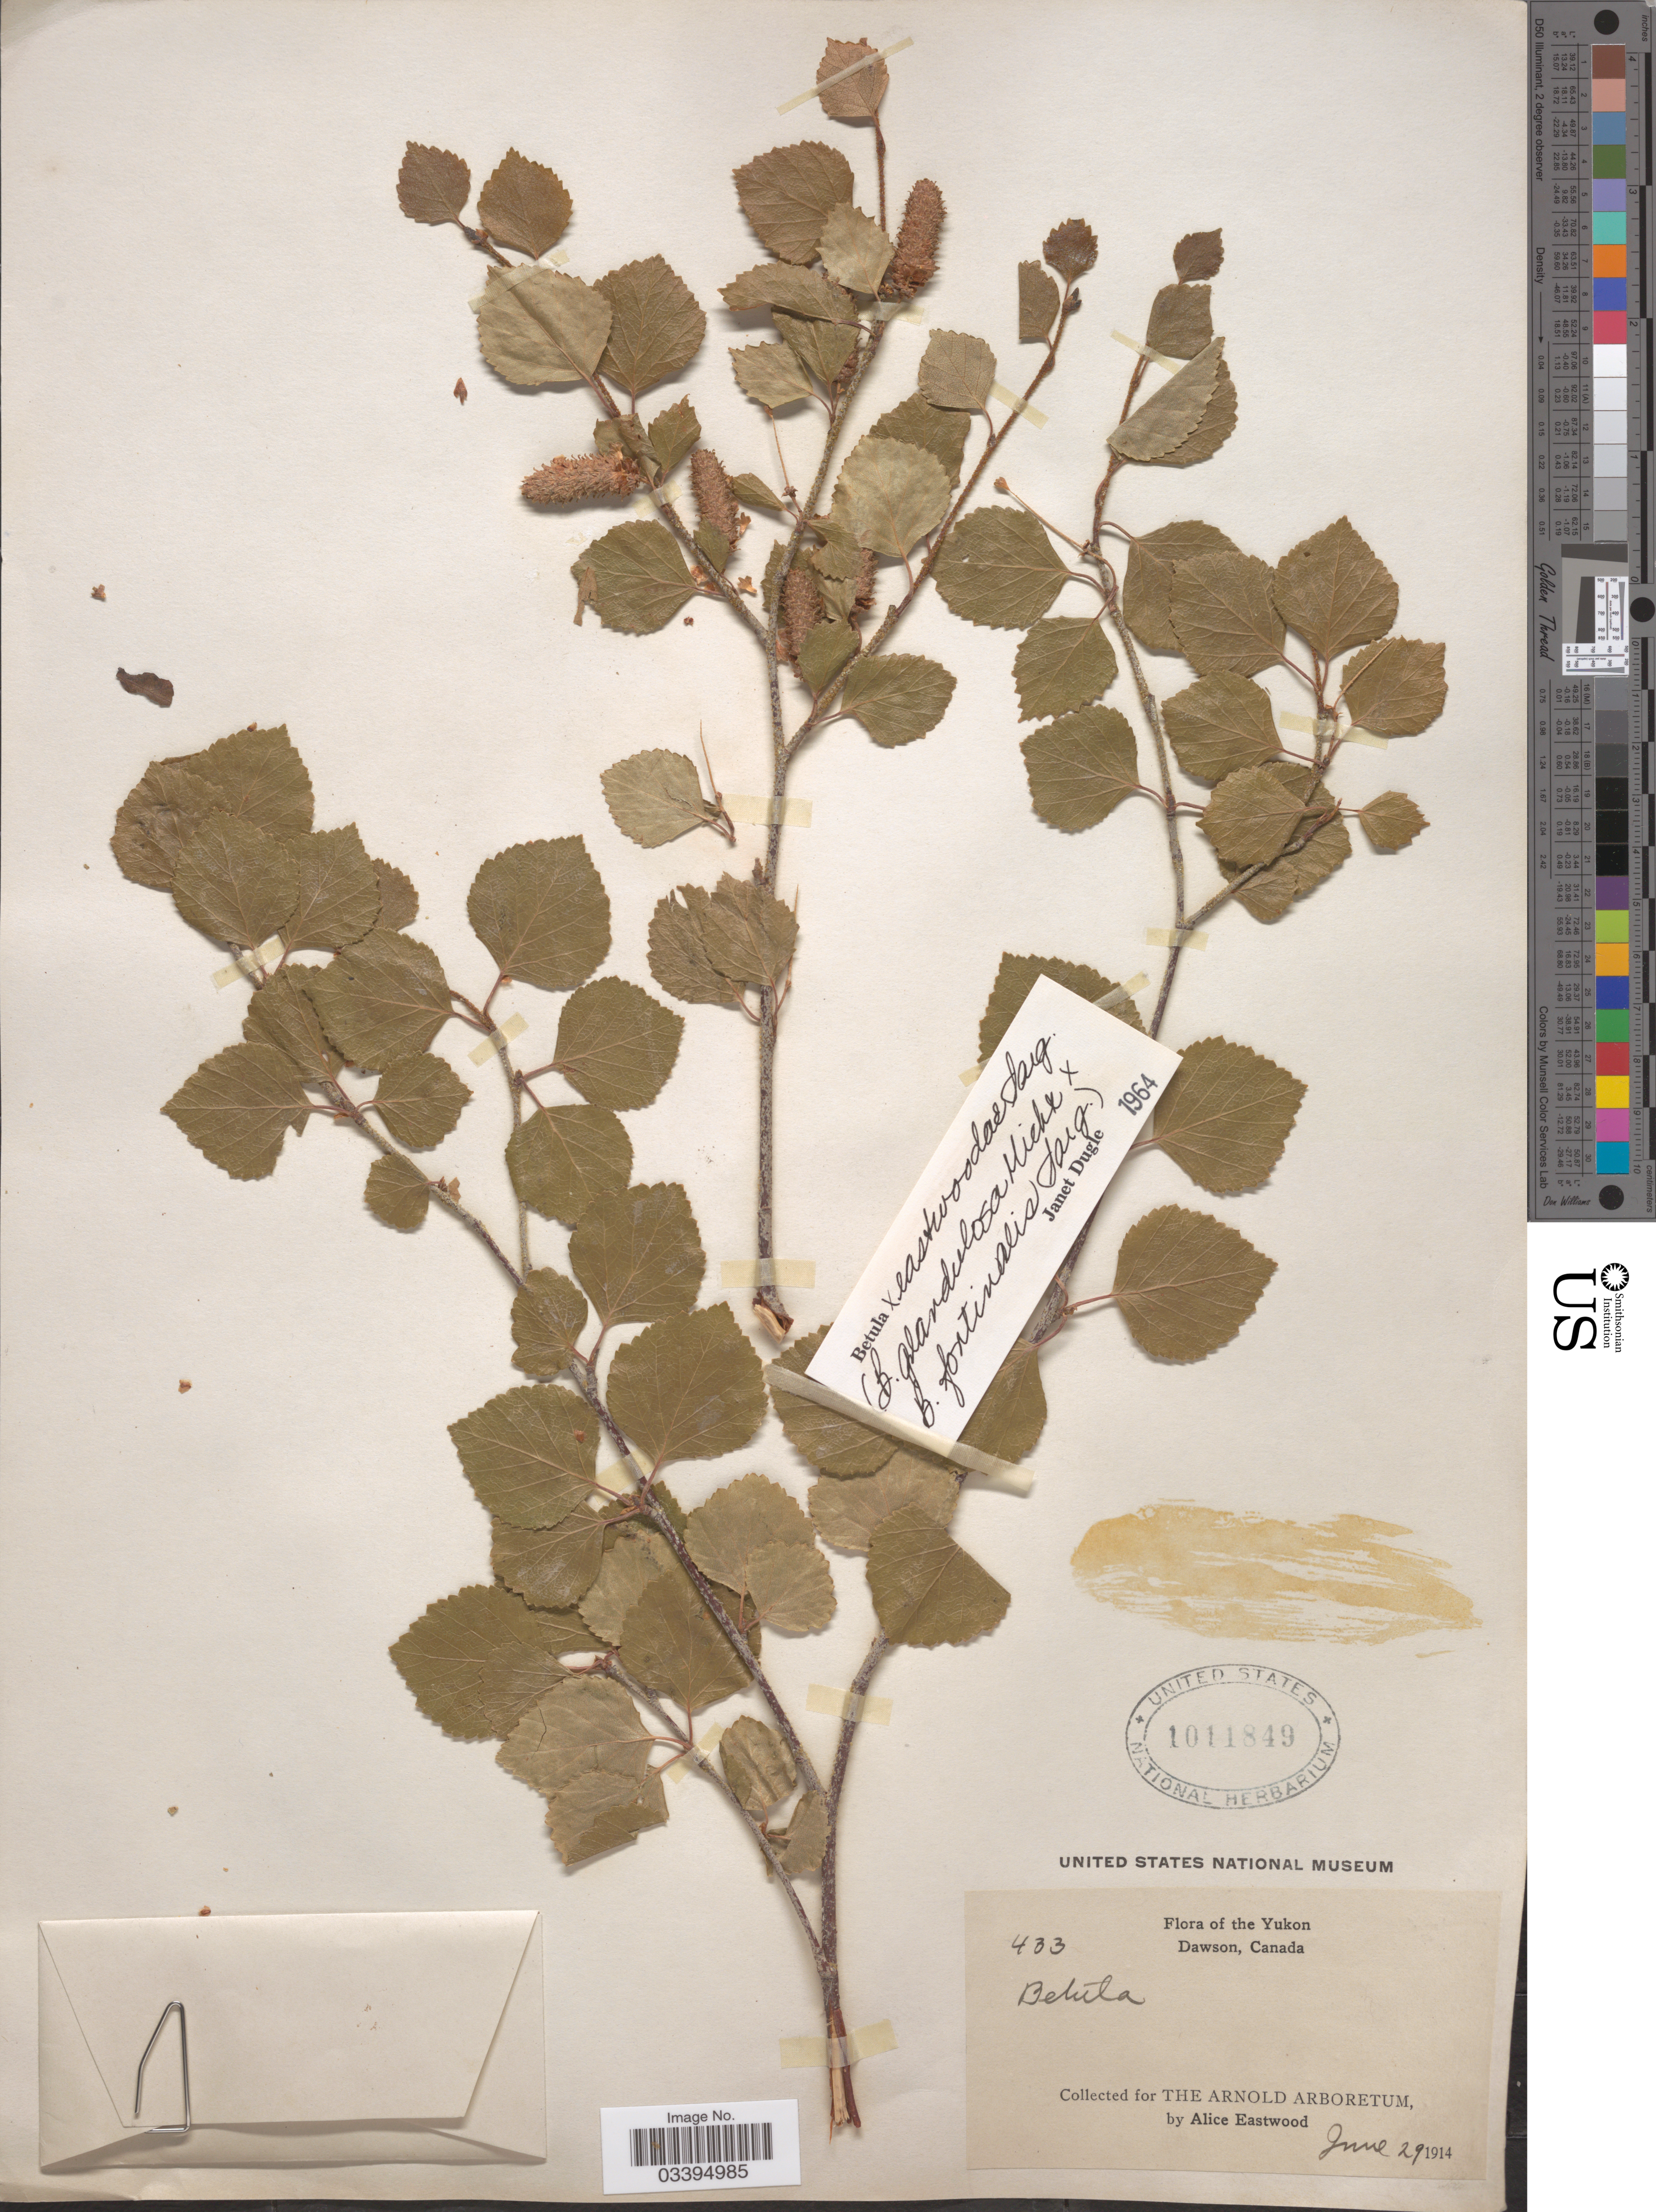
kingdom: Plantae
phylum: Tracheophyta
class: Magnoliopsida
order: Fagales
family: Betulaceae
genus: Betula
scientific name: Betula eastwoodae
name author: Sarg.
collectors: A. Eastwood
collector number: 433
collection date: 1914-06-29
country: Canada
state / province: Yukon Territory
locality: Yukon. Dawson.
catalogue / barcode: US 1011849